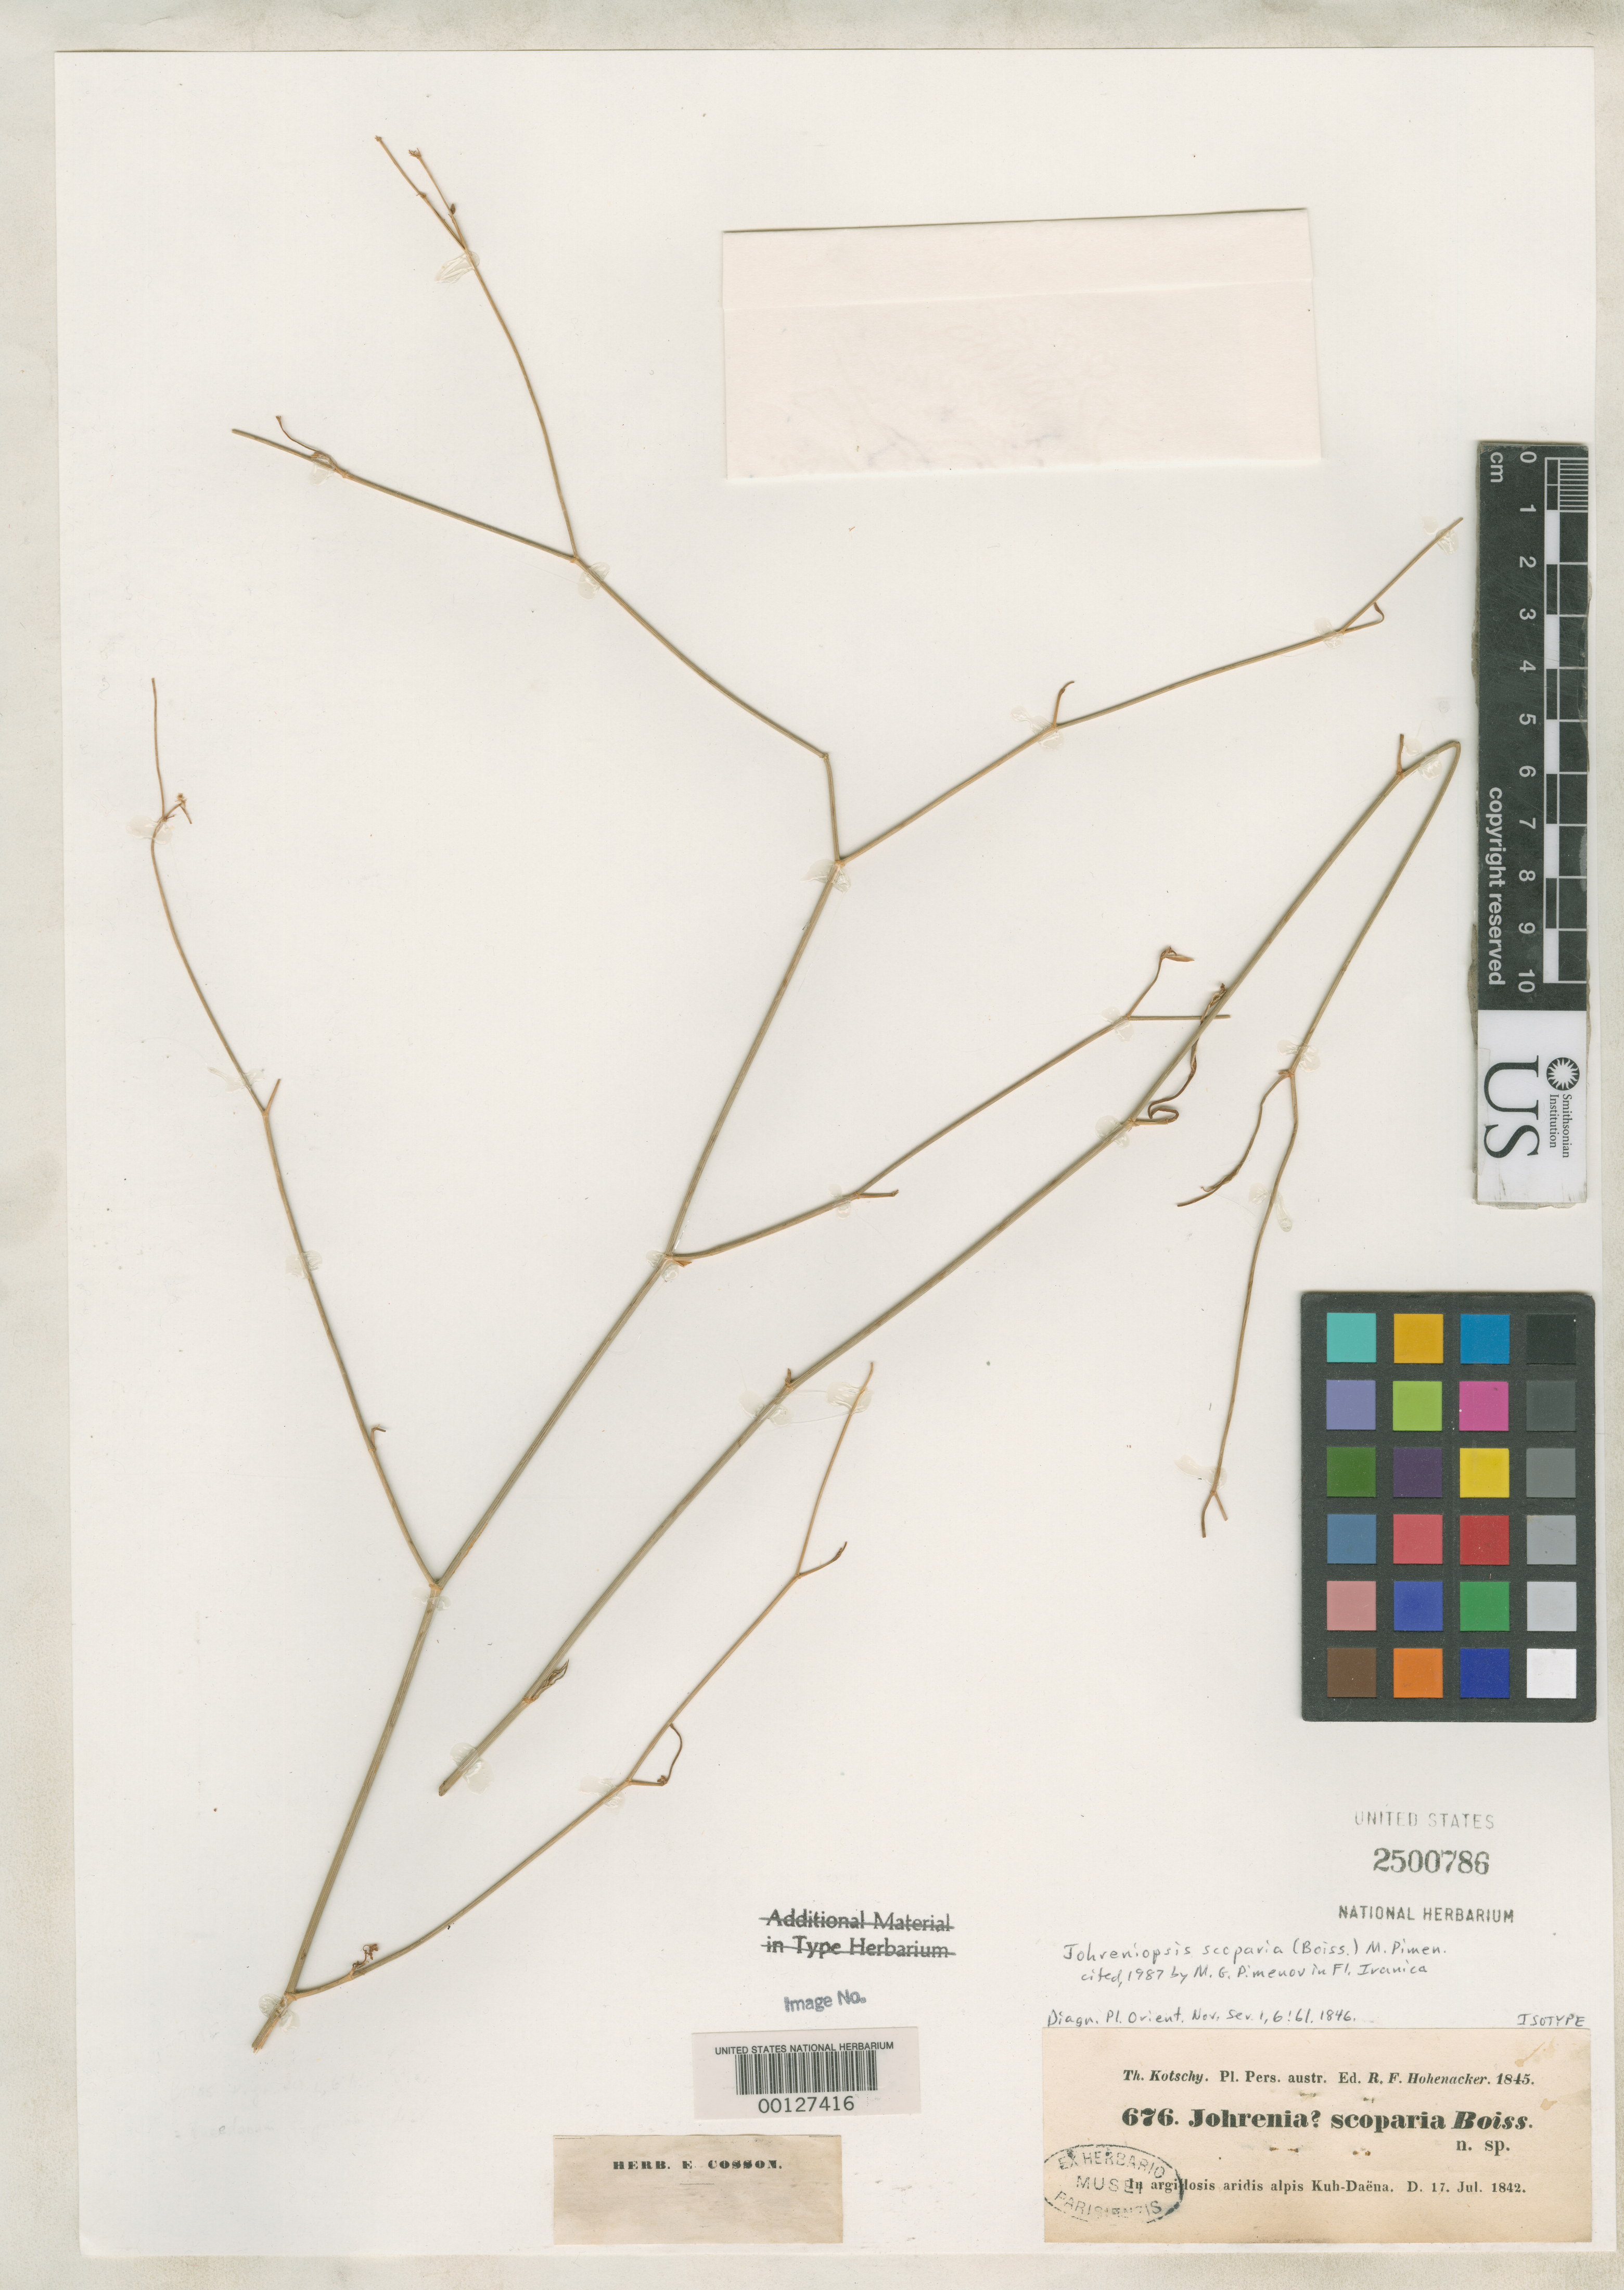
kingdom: Plantae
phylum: Tracheophyta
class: Magnoliopsida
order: Apiales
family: Apiaceae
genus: Johrenia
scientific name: Johrenia scoparia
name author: Boiss.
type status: Isotype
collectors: K. G. Kotschy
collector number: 676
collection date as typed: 17 Jul 1842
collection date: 1842-07-17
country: Iran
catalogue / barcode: US 2500786